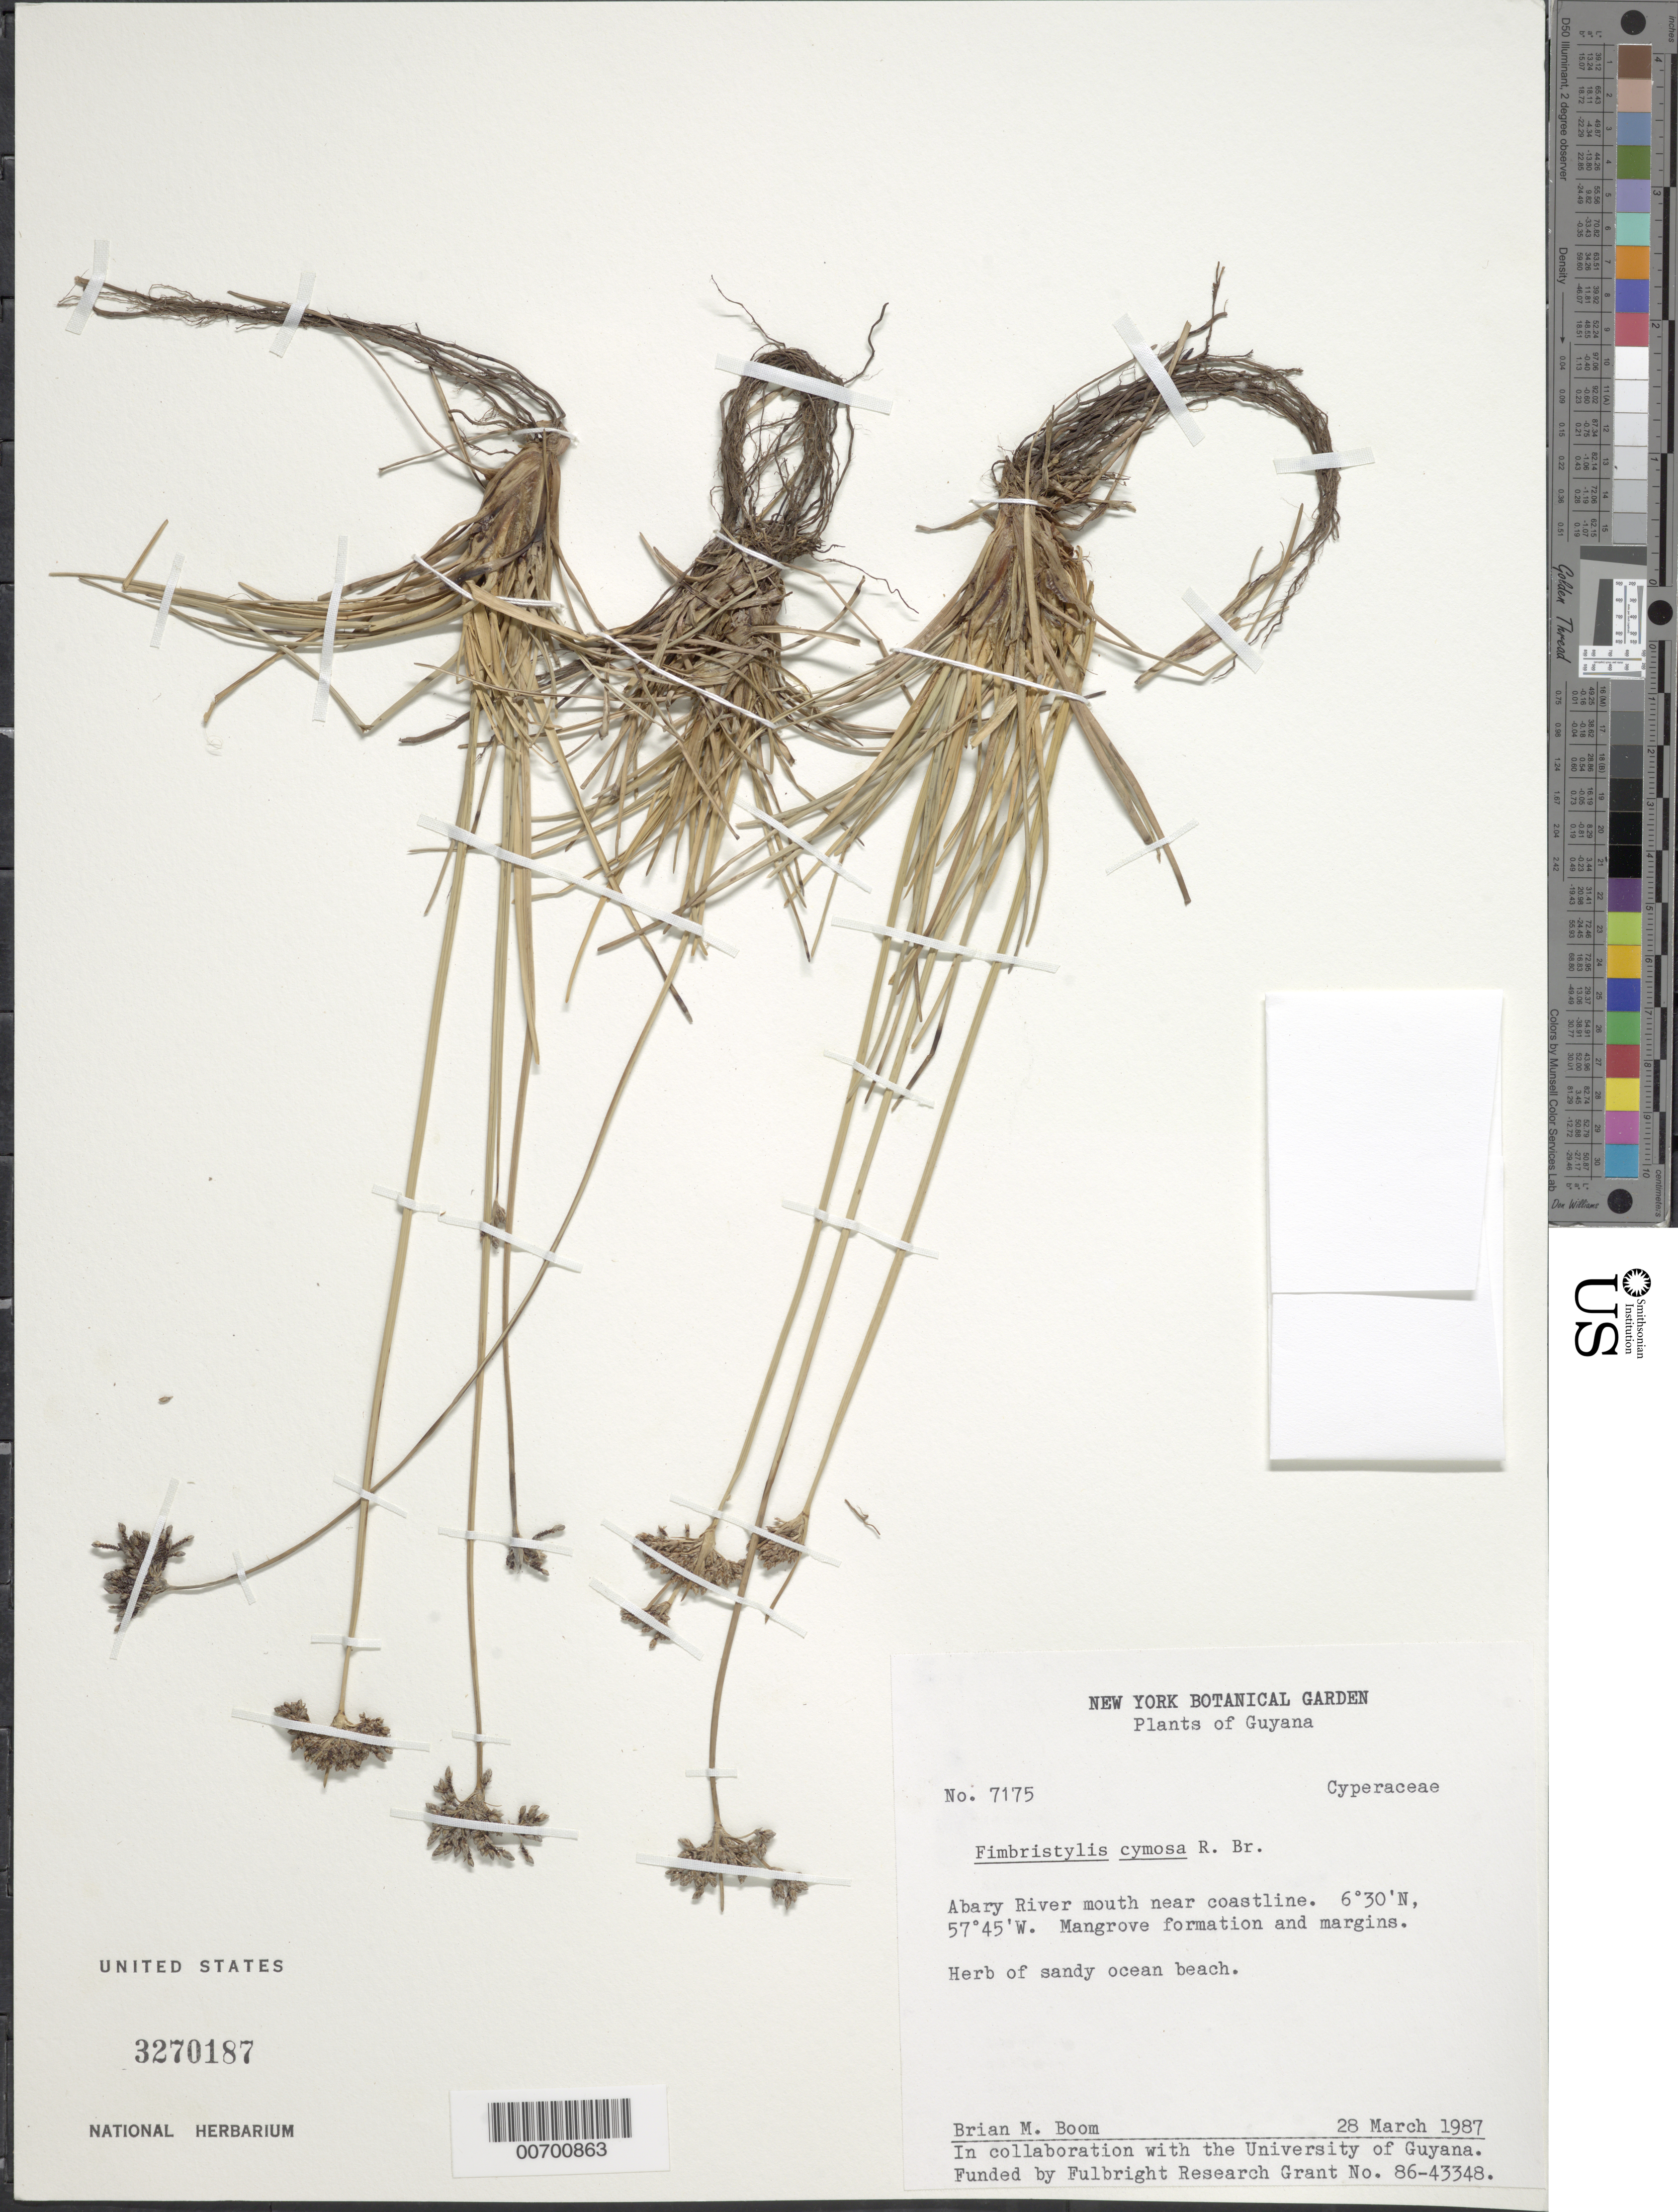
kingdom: Plantae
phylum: Tracheophyta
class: Liliopsida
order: Poales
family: Cyperaceae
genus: Fimbristylis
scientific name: Fimbristylis cymosa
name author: R. Br.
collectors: B. M. Boom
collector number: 7175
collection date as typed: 28-Mar-87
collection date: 1987-03-28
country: Guyana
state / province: Mahaica-Berbice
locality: Abary River, mouth near coastline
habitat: Sandy ocean beach, mangrove formation and margins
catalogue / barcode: US 3270187